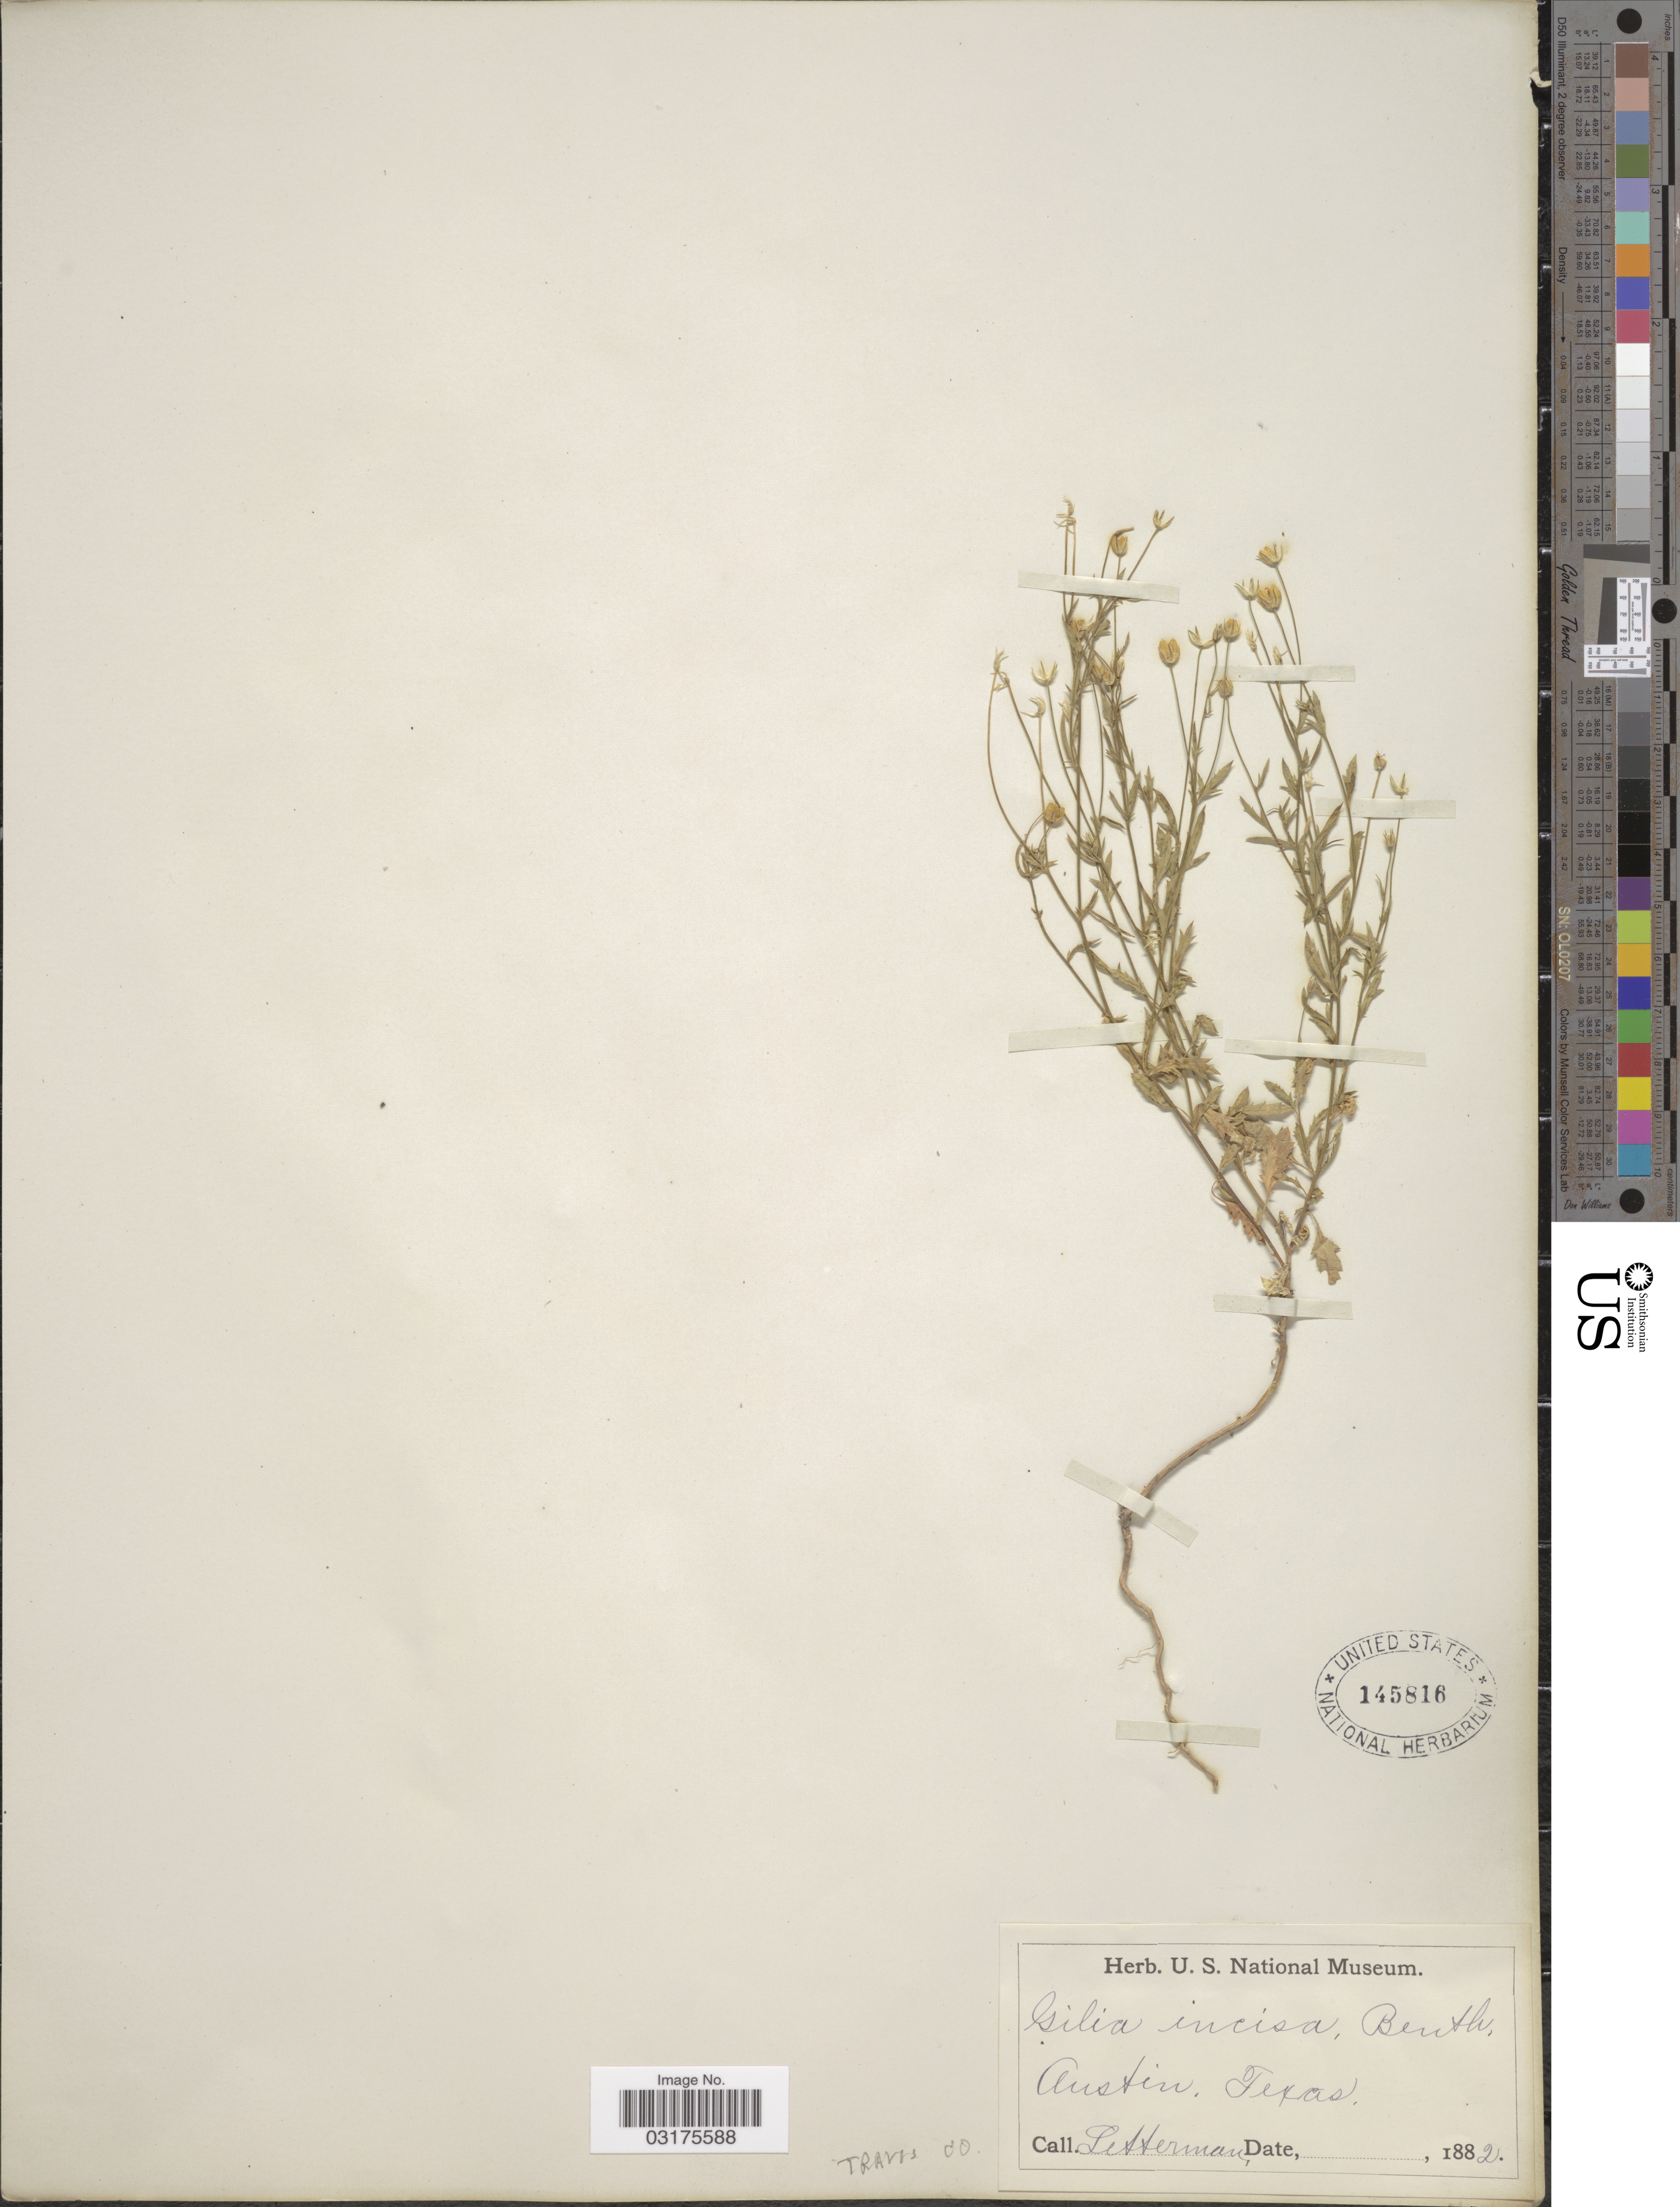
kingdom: Plantae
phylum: Tracheophyta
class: Magnoliopsida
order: Ericales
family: Polemoniaceae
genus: Giliastrum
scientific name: Giliastrum incisum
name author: (Benth.) J.M. Porter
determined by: Strong, Mark T., (BOT), Smithsonian Institution - National Museum of Natural History (UNITED STATES)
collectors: Letterman, --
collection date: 1882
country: United States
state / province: Texas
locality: Travis Co., Austin.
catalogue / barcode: US 145816